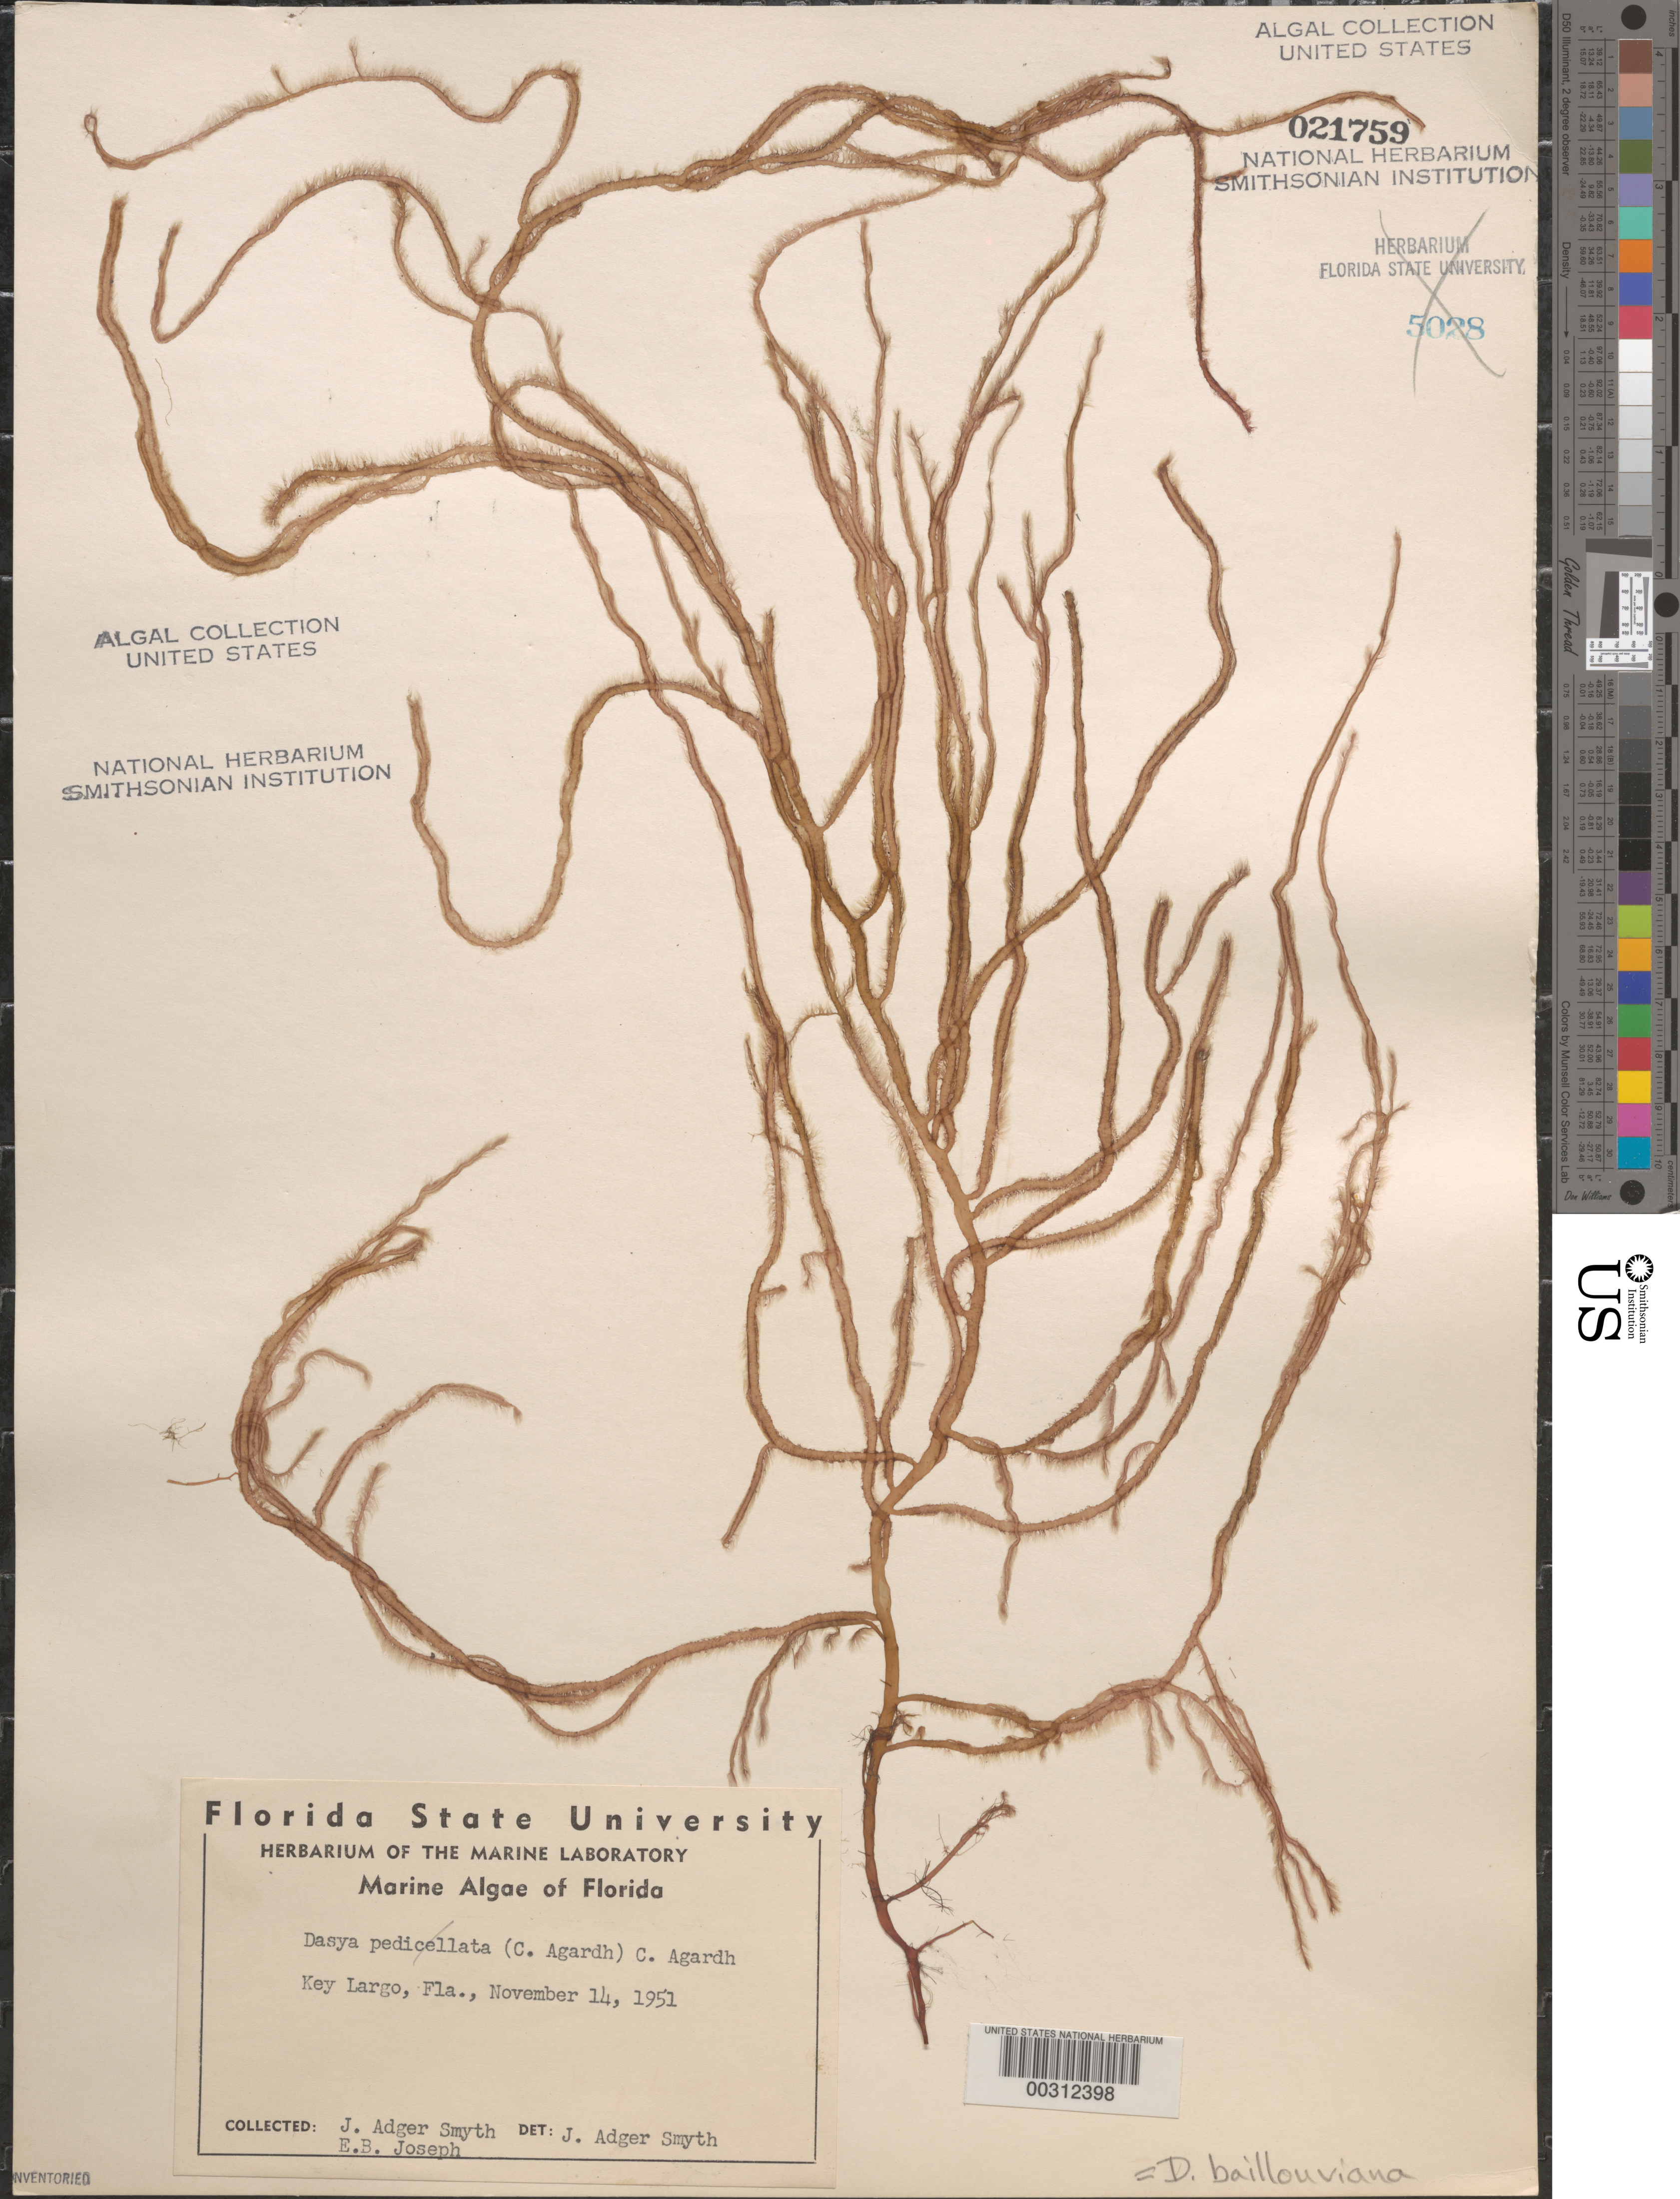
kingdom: Plantae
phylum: Rhodophyta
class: Florideophyceae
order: Ceramiales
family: Dasyaceae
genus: Dasya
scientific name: Dasya pedicellata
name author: (C. Agardh) C. Agardh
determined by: Algae name updating Project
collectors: J. Smyth & E. Joseph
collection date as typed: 14 Nov 1951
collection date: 1951-11-14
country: United States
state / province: Florida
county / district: Monroe County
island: Key Largo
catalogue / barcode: US 21759